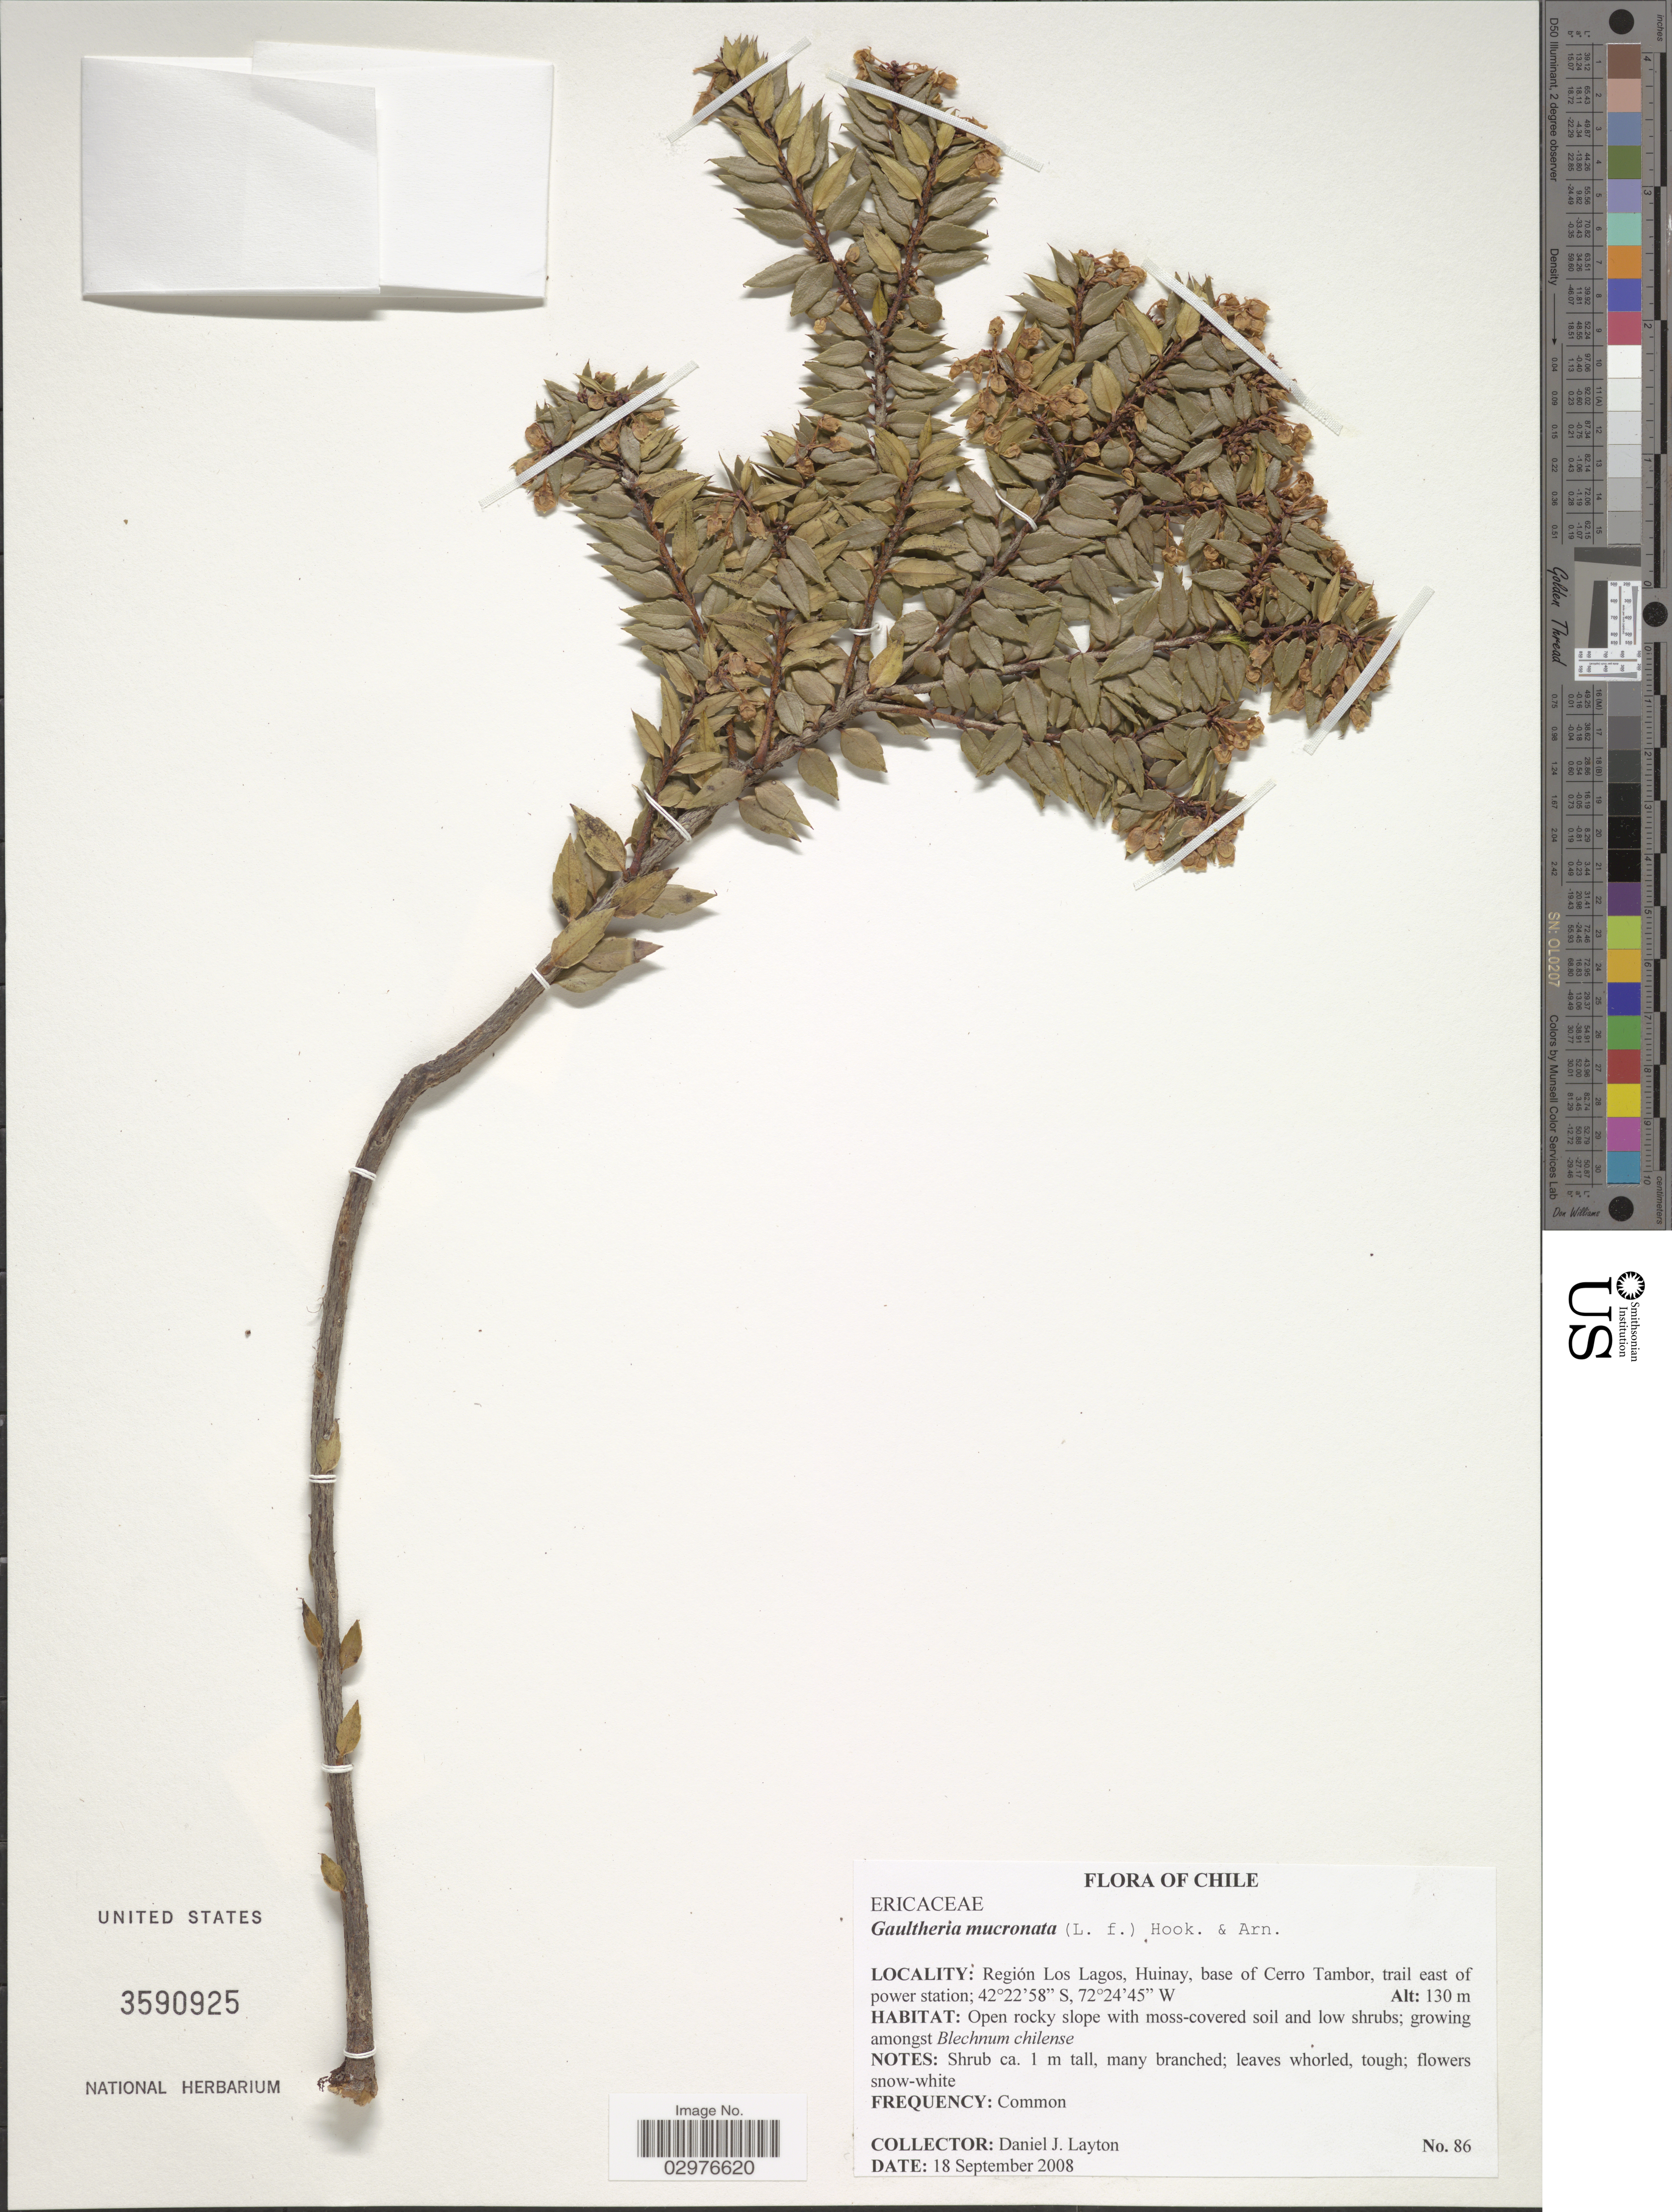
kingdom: Plantae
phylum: Tracheophyta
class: Magnoliopsida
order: Ericales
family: Ericaceae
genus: Gaultheria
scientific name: Gaultheria mucronata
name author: (L. f.) Hook. & Arn.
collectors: D. J. Layton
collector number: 86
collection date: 2008-09-18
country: Chile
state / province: Los Lagos (X)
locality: Región Los Lagos, Huinay, base of Cerro Tambor, trail east of power station.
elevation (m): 130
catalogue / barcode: US 3590925